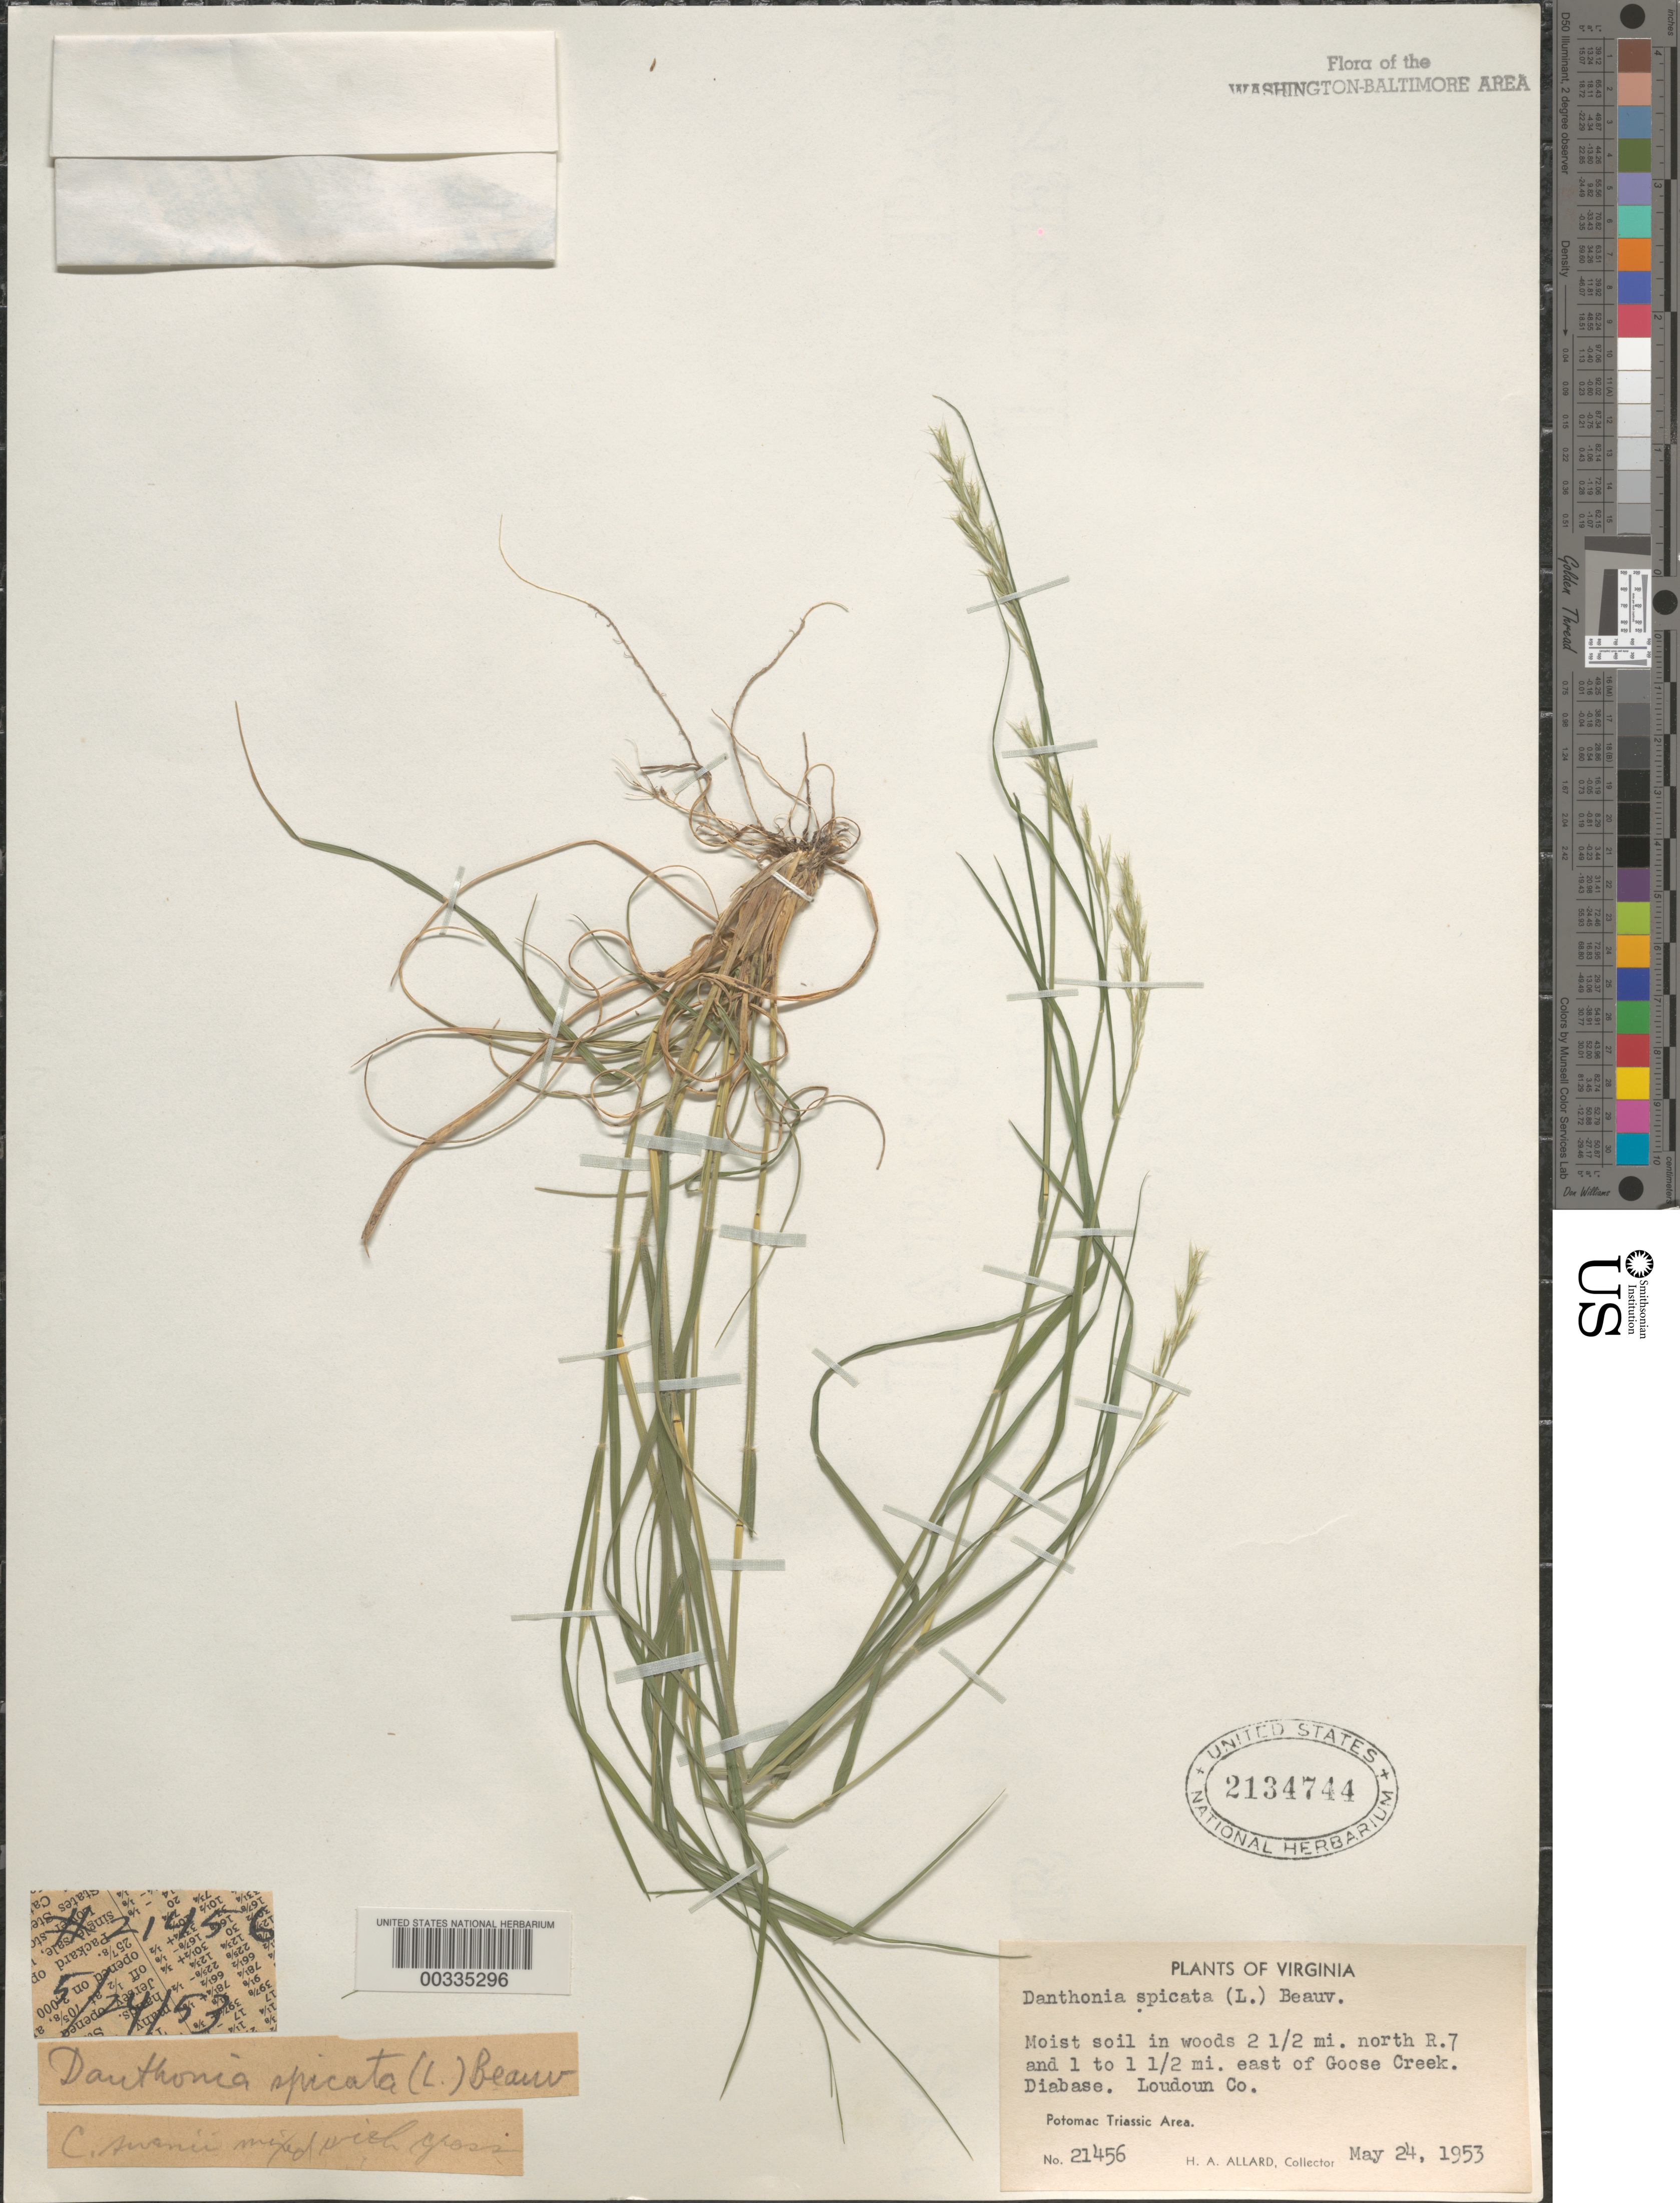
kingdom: Plantae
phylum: Tracheophyta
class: Liliopsida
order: Poales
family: Poaceae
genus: Danthonia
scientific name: Danthonia spicata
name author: (L.) P. Beauv. ex Roem. & Schult.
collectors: H. A. Allard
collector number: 21456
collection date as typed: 24 May 1953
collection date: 1953-05-24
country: United States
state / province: Virginia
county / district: Loudoun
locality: North of Route 7 and east of Goose Creek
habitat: Moist soil in woods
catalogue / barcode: US 2134744